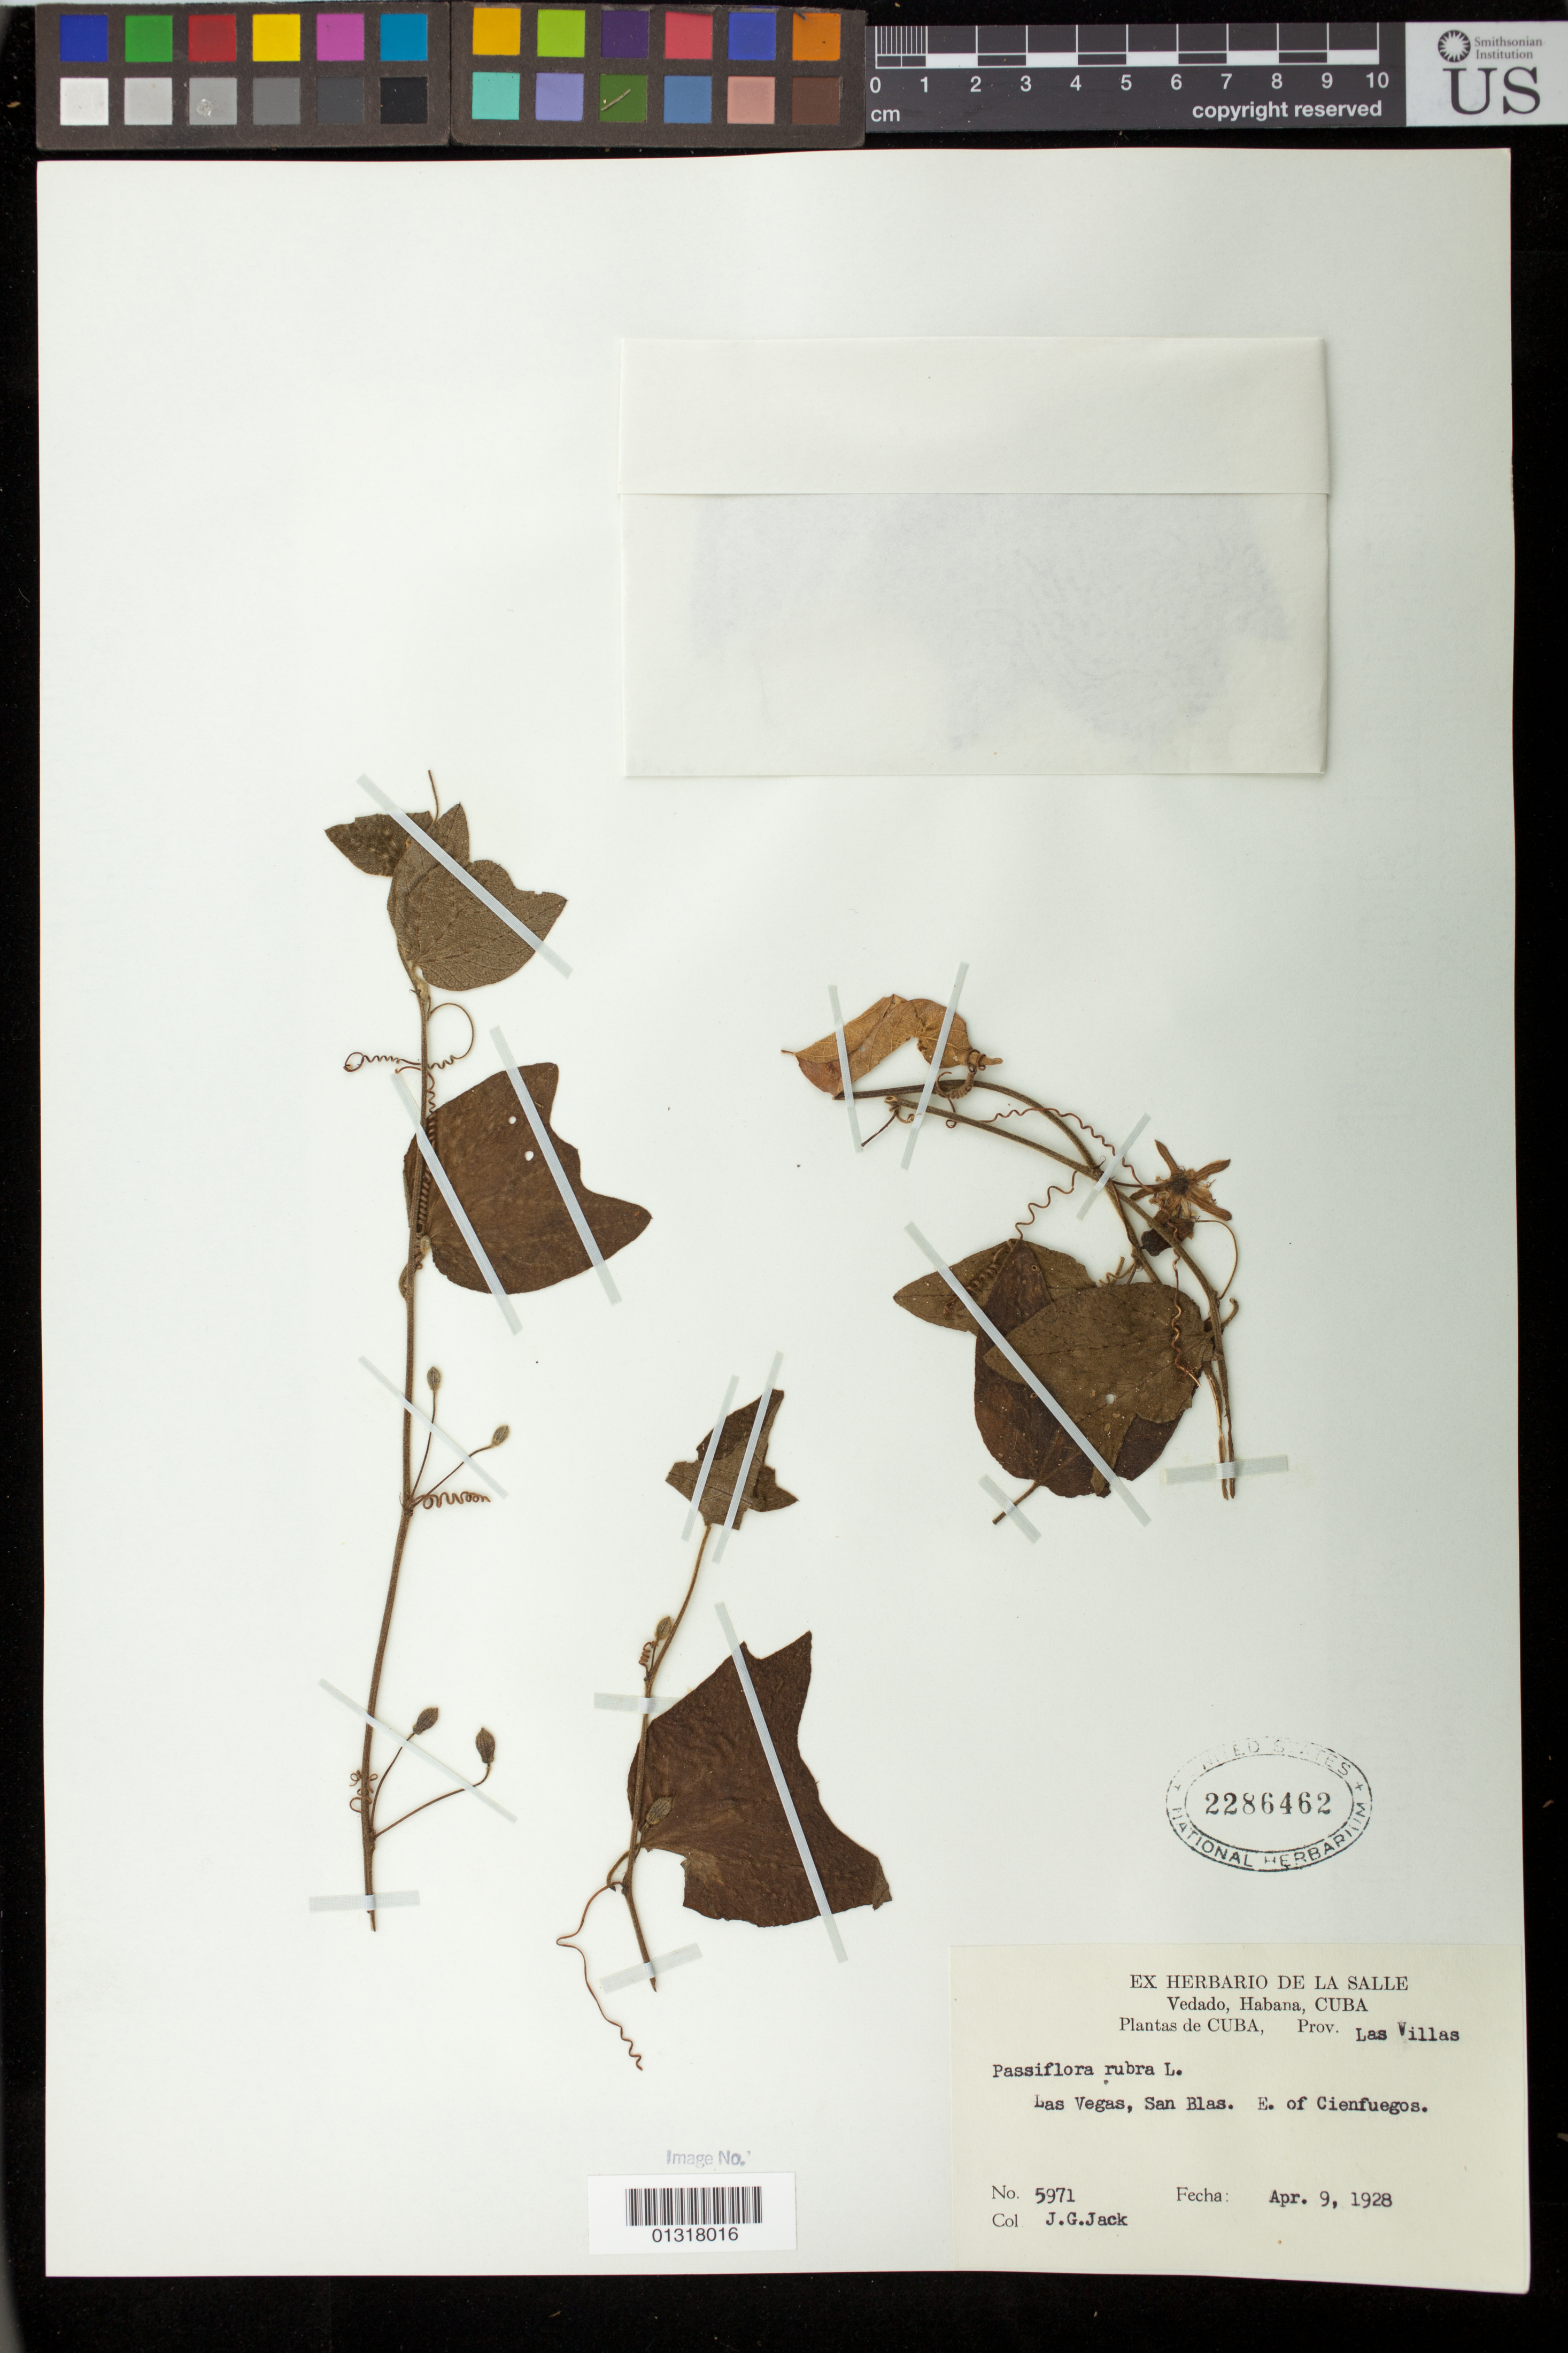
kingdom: Plantae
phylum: Tracheophyta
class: Magnoliopsida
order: Malpighiales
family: Passifloraceae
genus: Passiflora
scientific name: Passiflora rubra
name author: L.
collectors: J. G. Jack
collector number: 5971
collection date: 1928-04-09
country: Cuba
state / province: Cienfuegos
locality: Las Vegas, San Blas.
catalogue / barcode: US 2286462